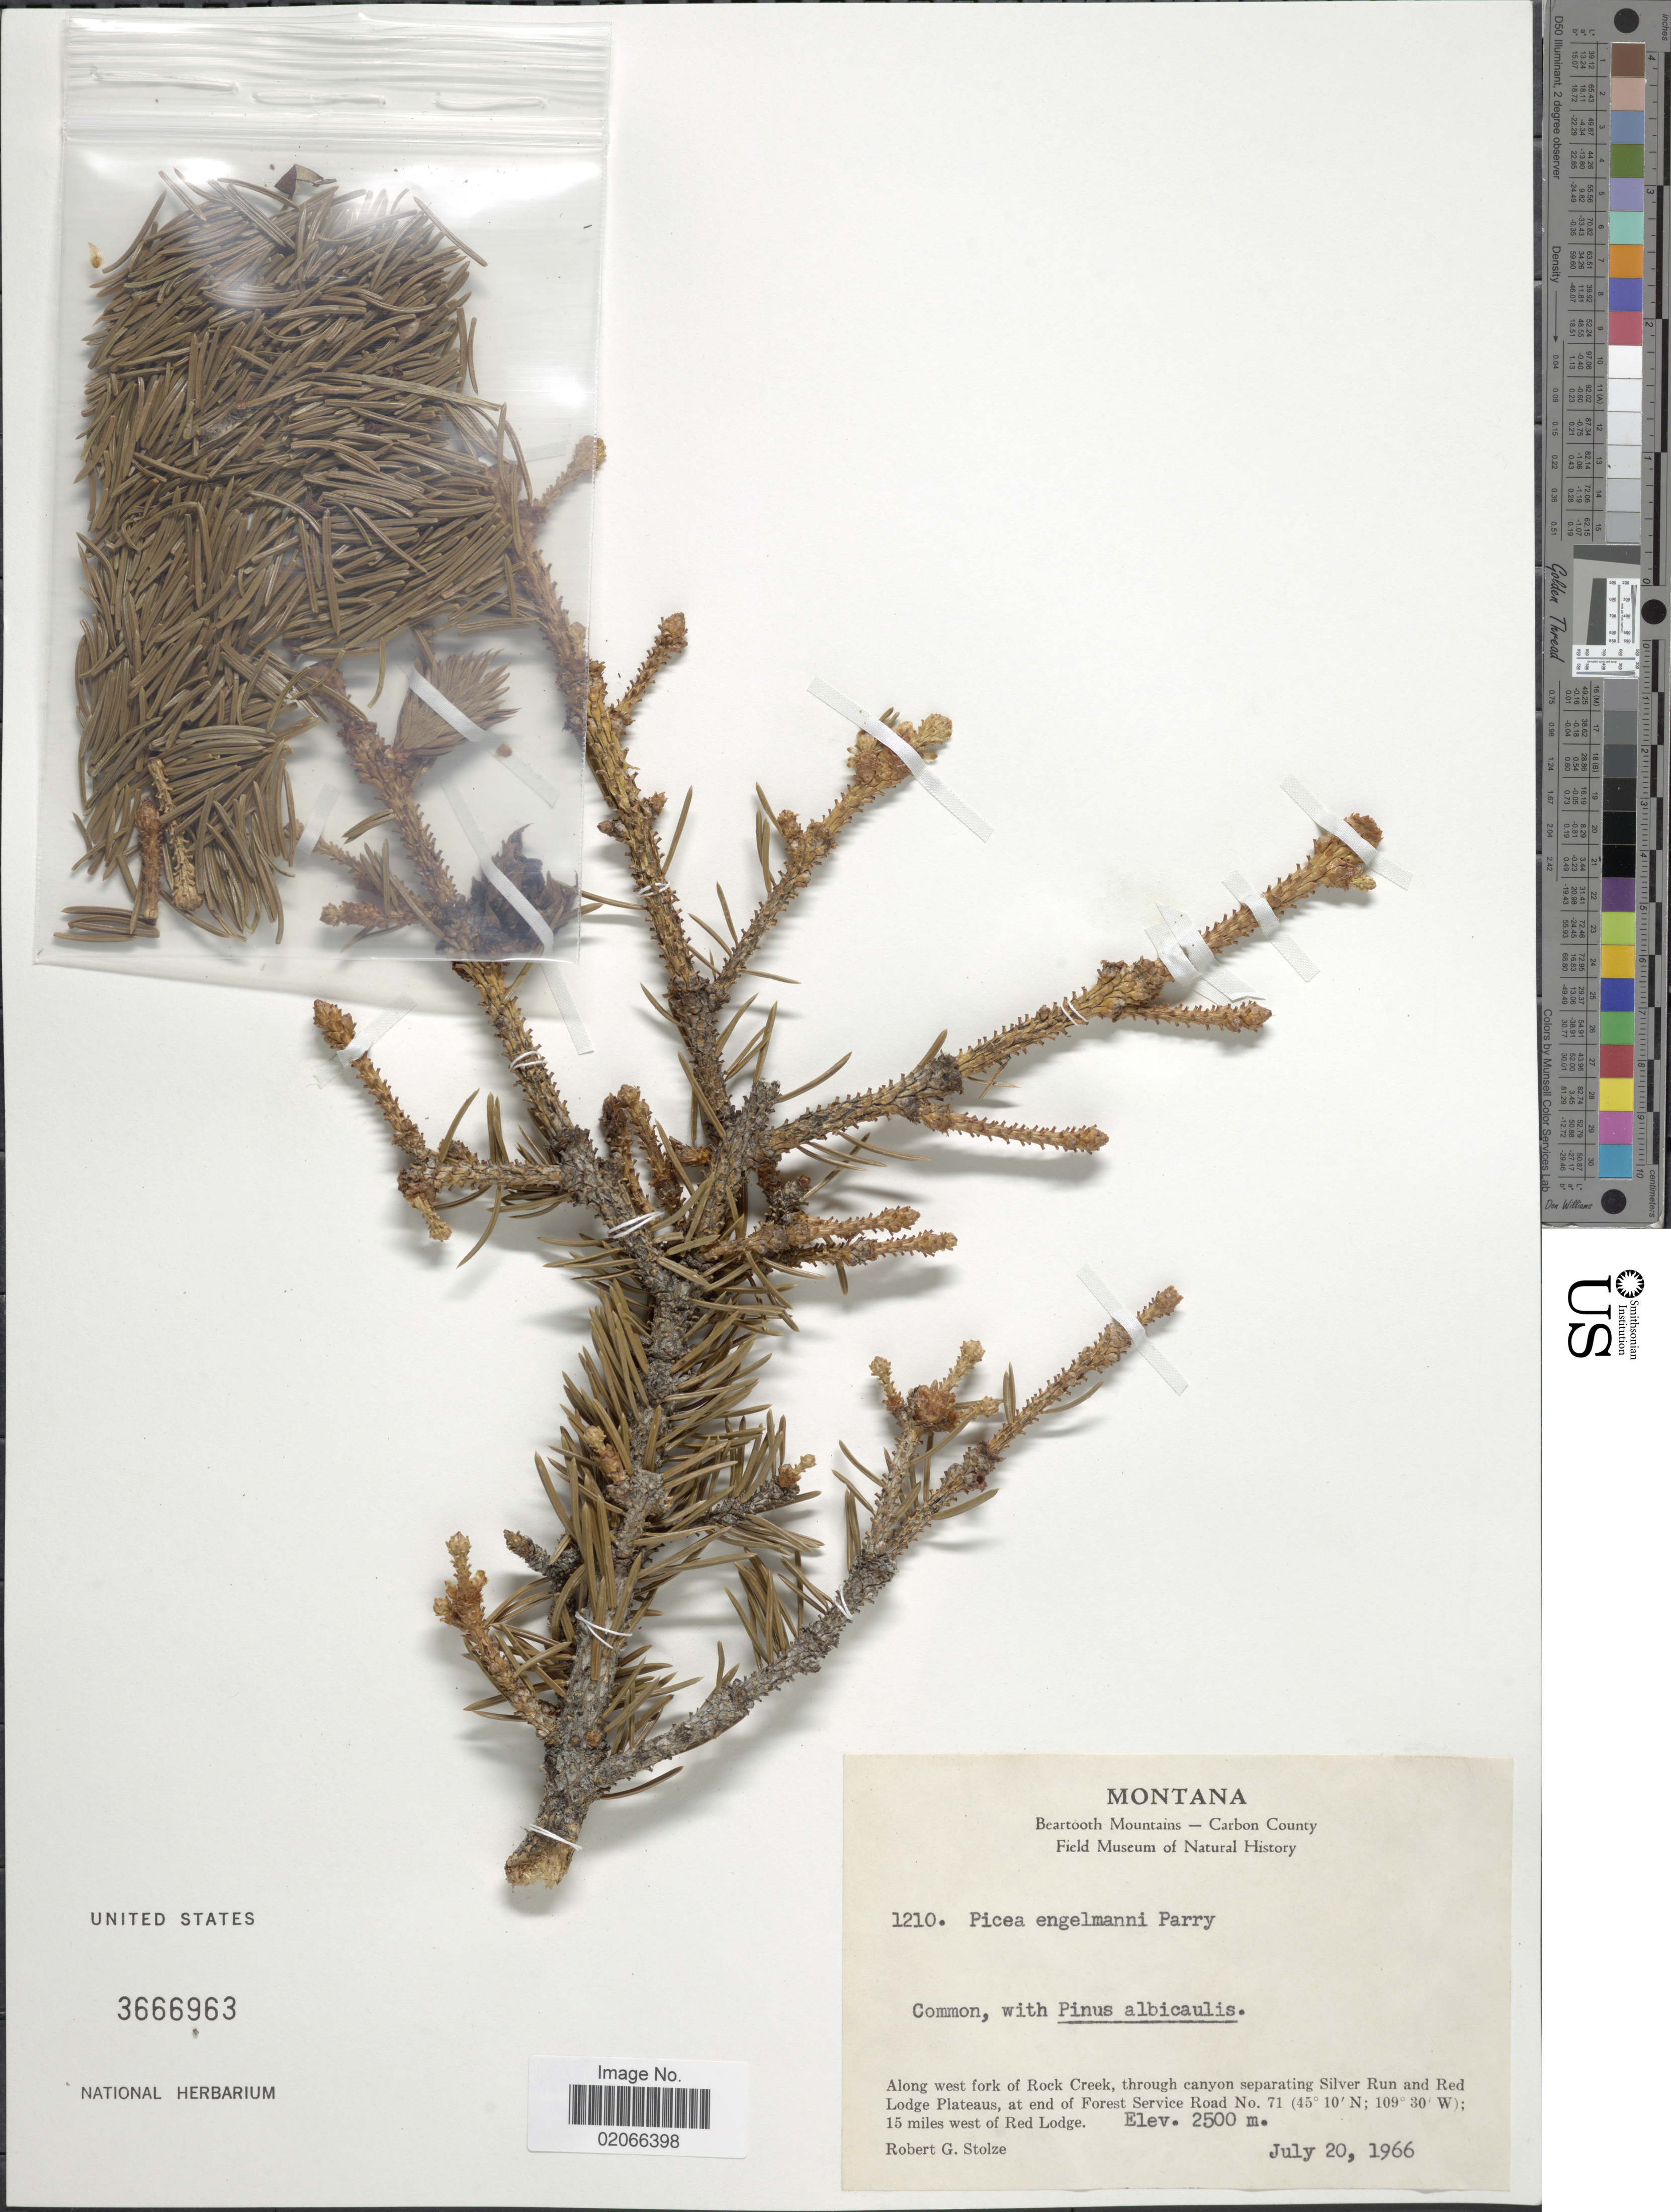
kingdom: Plantae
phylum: Tracheophyta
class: Pinopsida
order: Pinales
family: Pinaceae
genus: Picea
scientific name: Picea engelmannii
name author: Parry ex Engelm.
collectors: R. G. Stolze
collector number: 1210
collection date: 1966-07-20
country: United States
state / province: Montana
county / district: Carbon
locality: Along west fork of Rock Creek, through canyon separating Silver Run and Red Lodge Plateaus, at end of Forest Service Road no. 71, 15 miles west of Red Lodge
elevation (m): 2500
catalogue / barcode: US 3666963